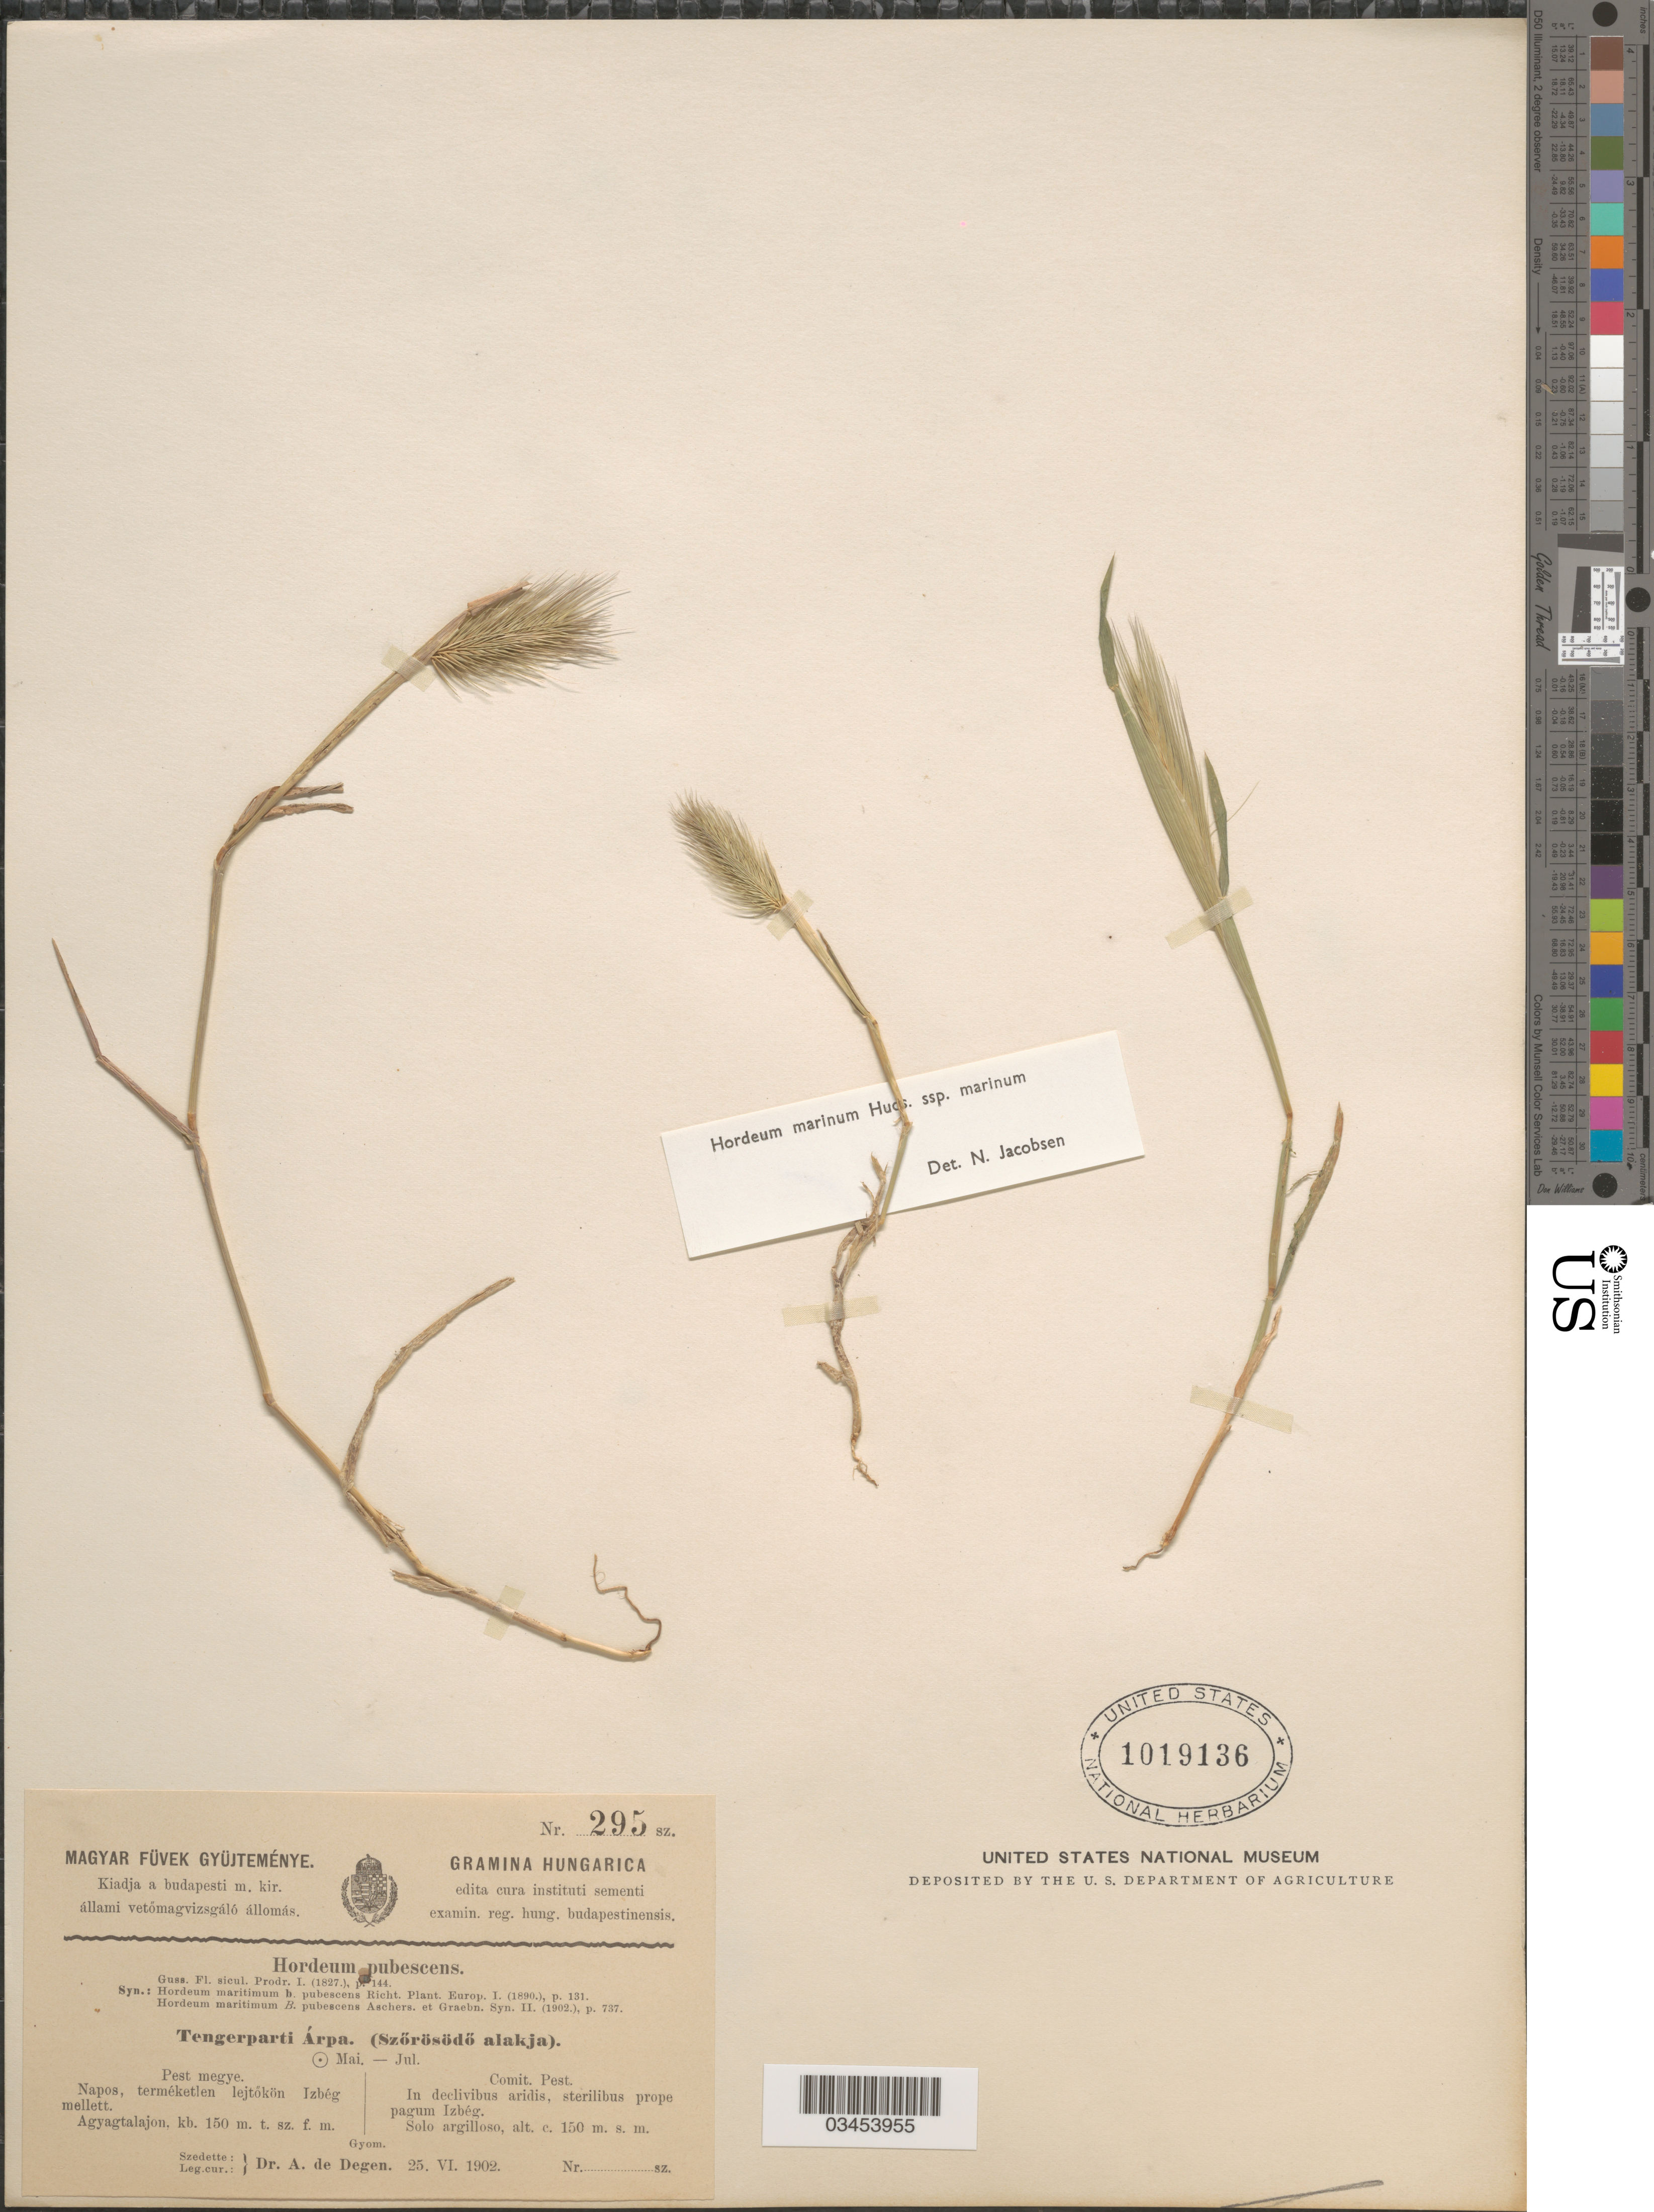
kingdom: Plantae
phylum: Tracheophyta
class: Liliopsida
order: Poales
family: Poaceae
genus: Hordeum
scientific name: Hordeum marinum subsp. marinum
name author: Huds.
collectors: A. Degen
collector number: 295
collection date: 1902-06-25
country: Hungary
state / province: Pest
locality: Hungarica. Comit. Pest. In declivibus aridis, sterilibus prope pagum Izbég. Solo argilloso.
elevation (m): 150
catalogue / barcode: US 1019136